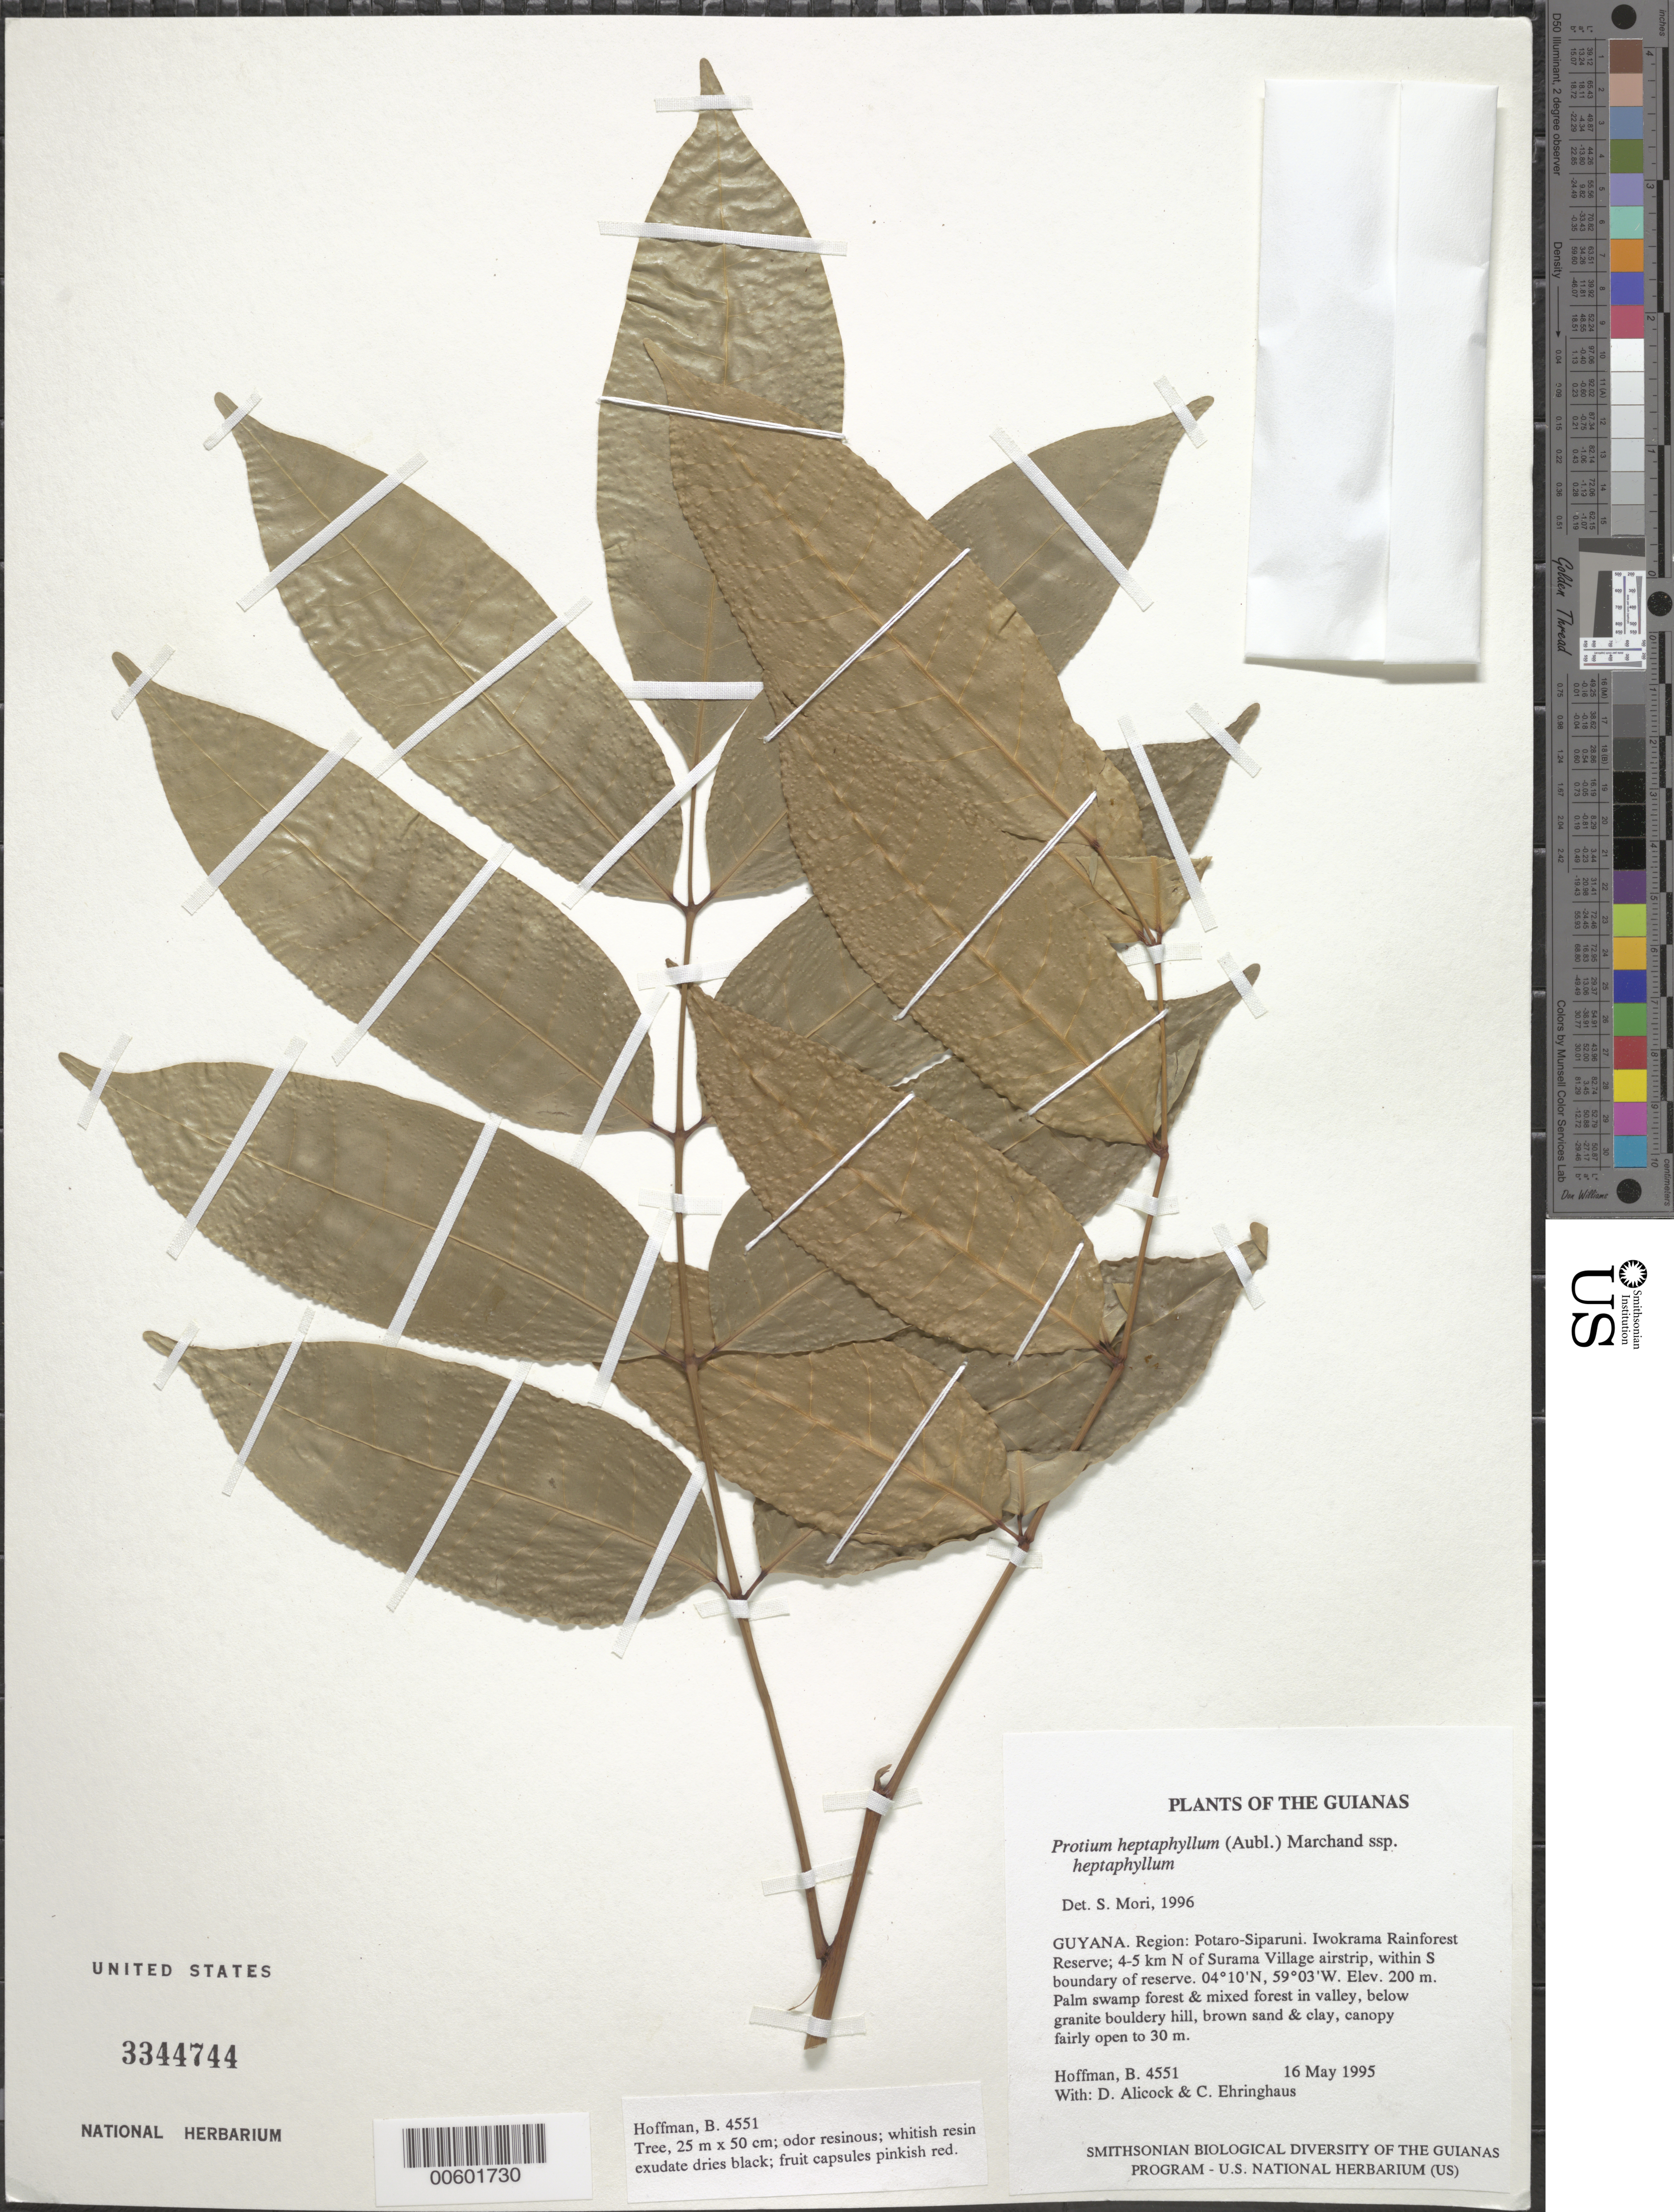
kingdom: Plantae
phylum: Tracheophyta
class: Magnoliopsida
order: Sapindales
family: Burseraceae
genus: Protium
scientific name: Protium heptaphyllum subsp. heptaphyllum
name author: (Aubl.) Marchand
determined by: Mori, Scott A.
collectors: B. Hoffman, D. Allicock & C. Ehringhaus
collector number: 4551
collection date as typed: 16 May 1995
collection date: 1995-05-16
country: Guyana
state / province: Potaro-Siparuni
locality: Iwokrama Rainforest Reserve; 4-5 km N of Surama village airstrip, within S boundary of reserve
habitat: Palm swamp forest & mixed forest in valley, below granite bouldery hill, brown sand & clay, canopy fairly open to 30 m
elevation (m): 200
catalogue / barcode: US 3344744